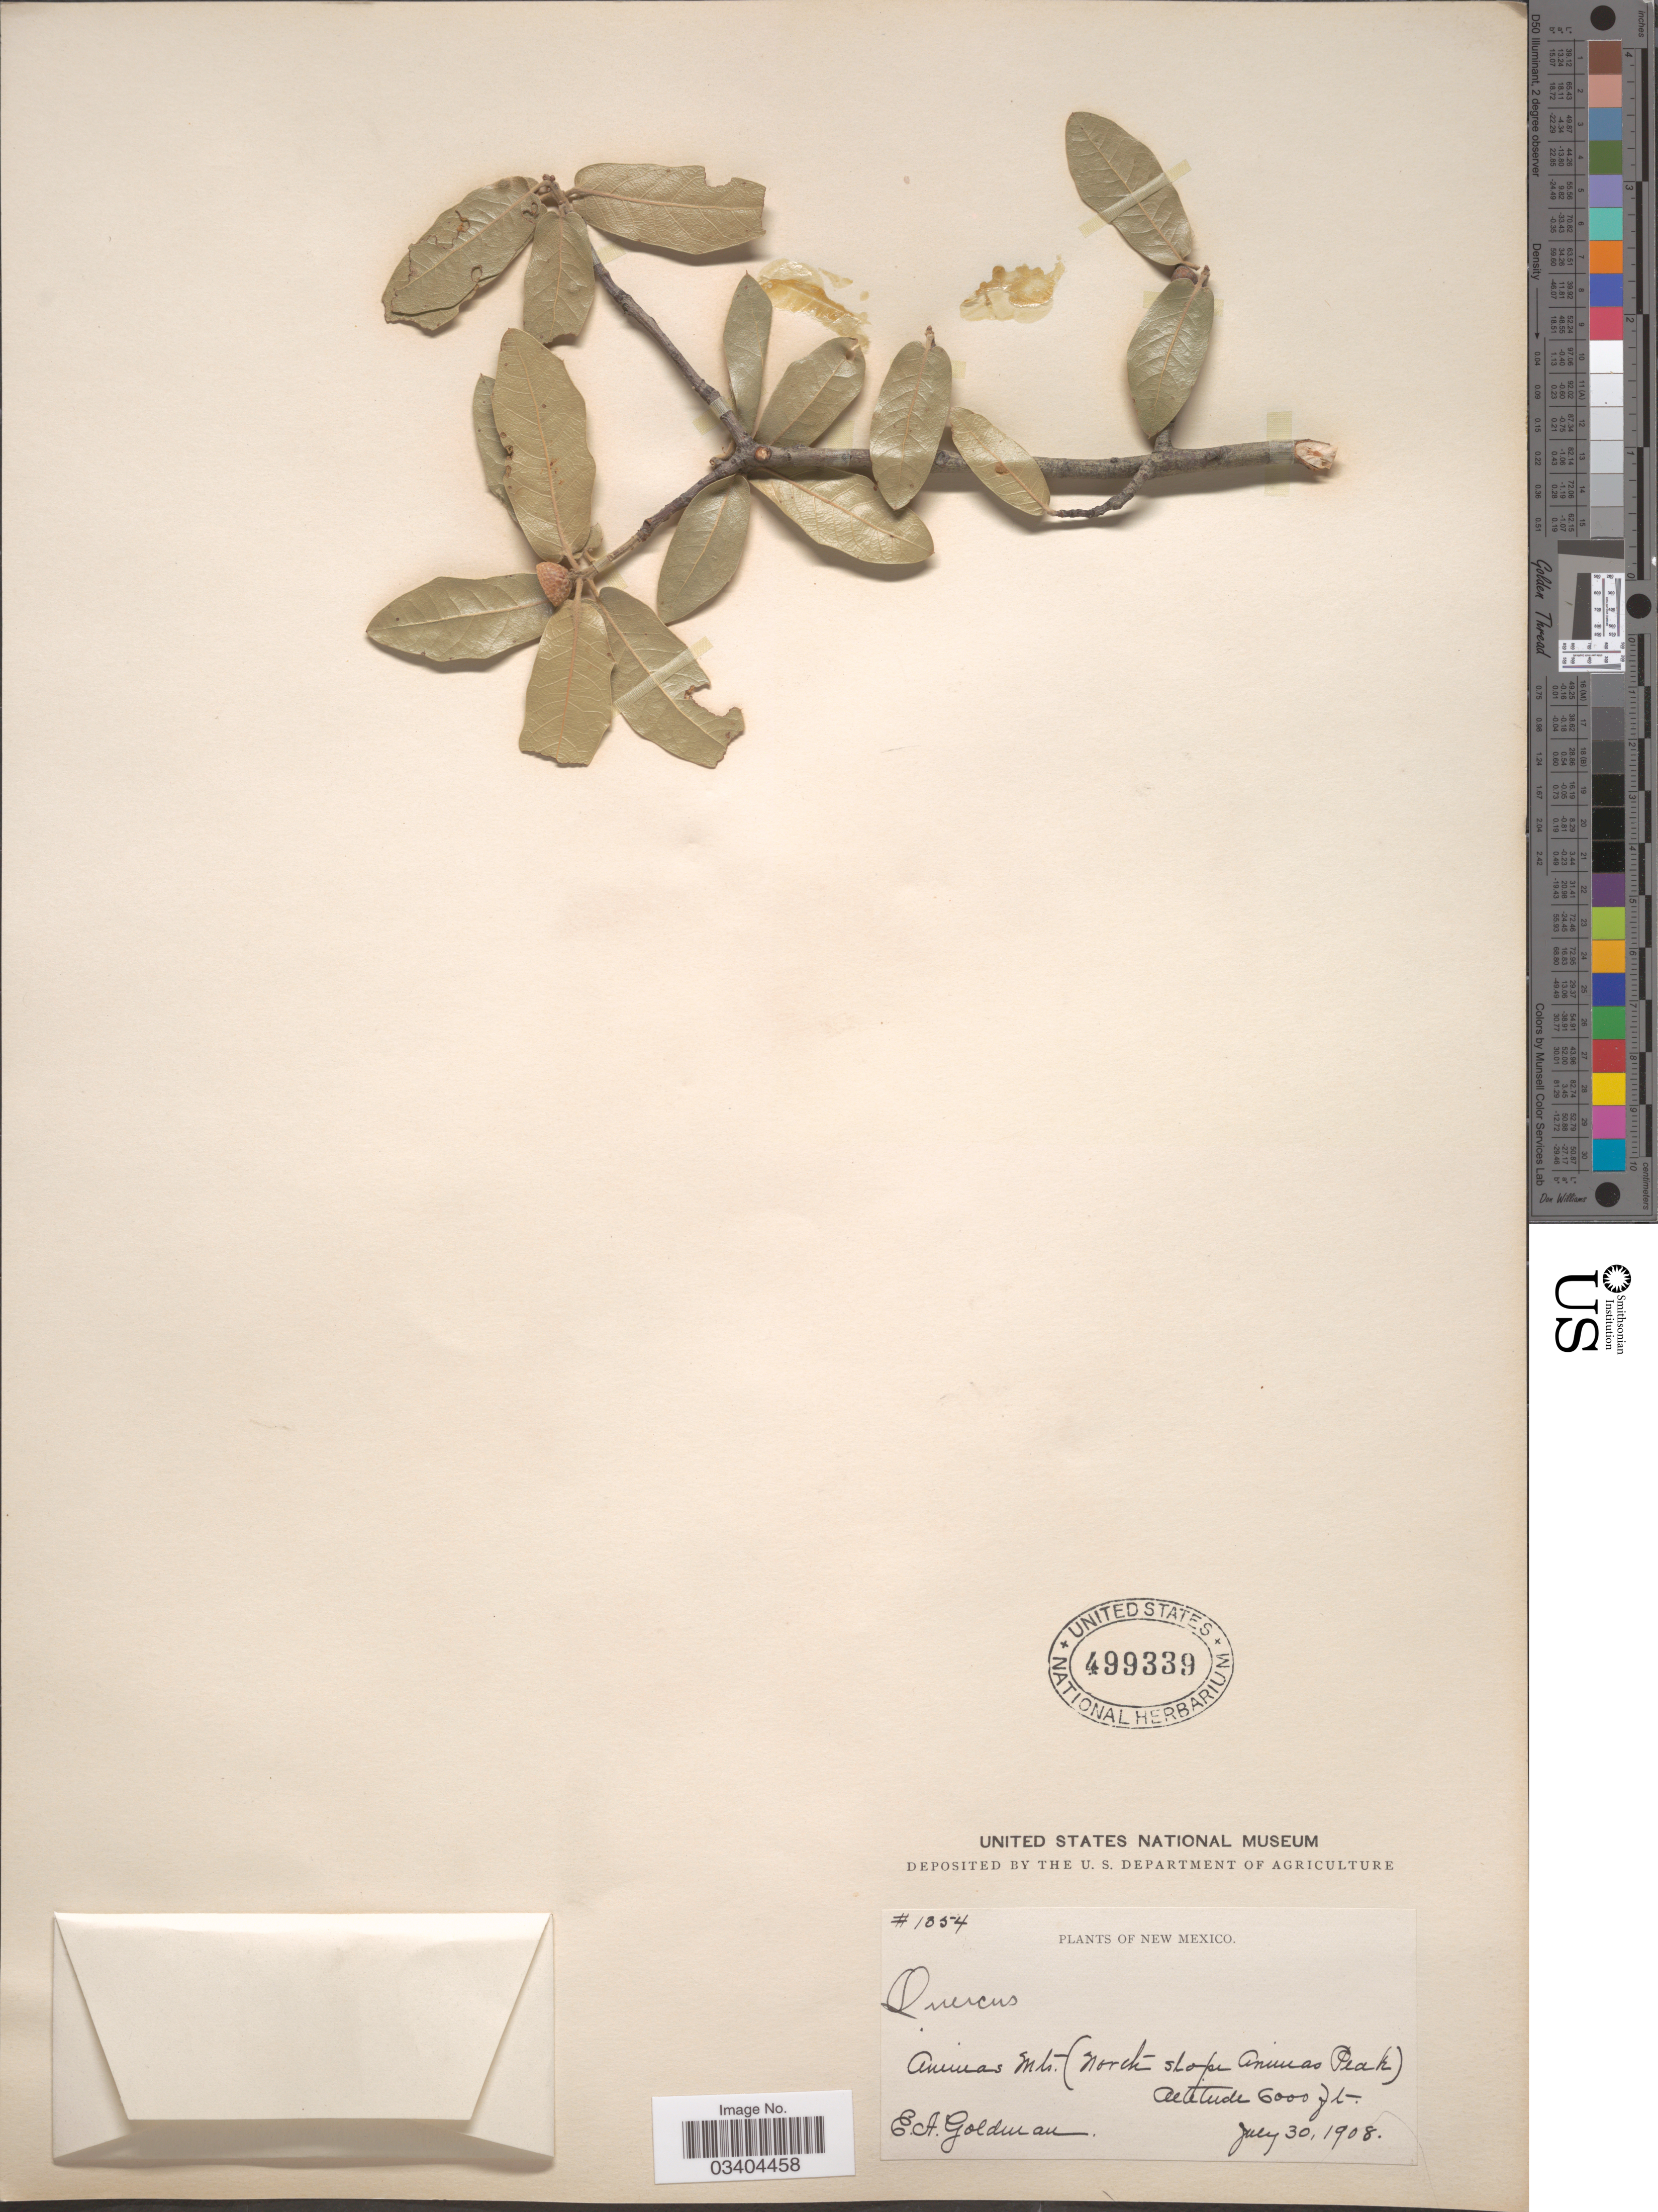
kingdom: Plantae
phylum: Tracheophyta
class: Magnoliopsida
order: Fagales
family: Fagaceae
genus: Quercus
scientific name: Quercus emoryi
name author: Torr. in Emory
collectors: E. A. Goldman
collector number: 1354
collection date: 1908-07-30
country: United States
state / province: New Mexico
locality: Animas Mts (North slope Animas Peak).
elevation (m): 1829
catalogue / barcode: US 499339